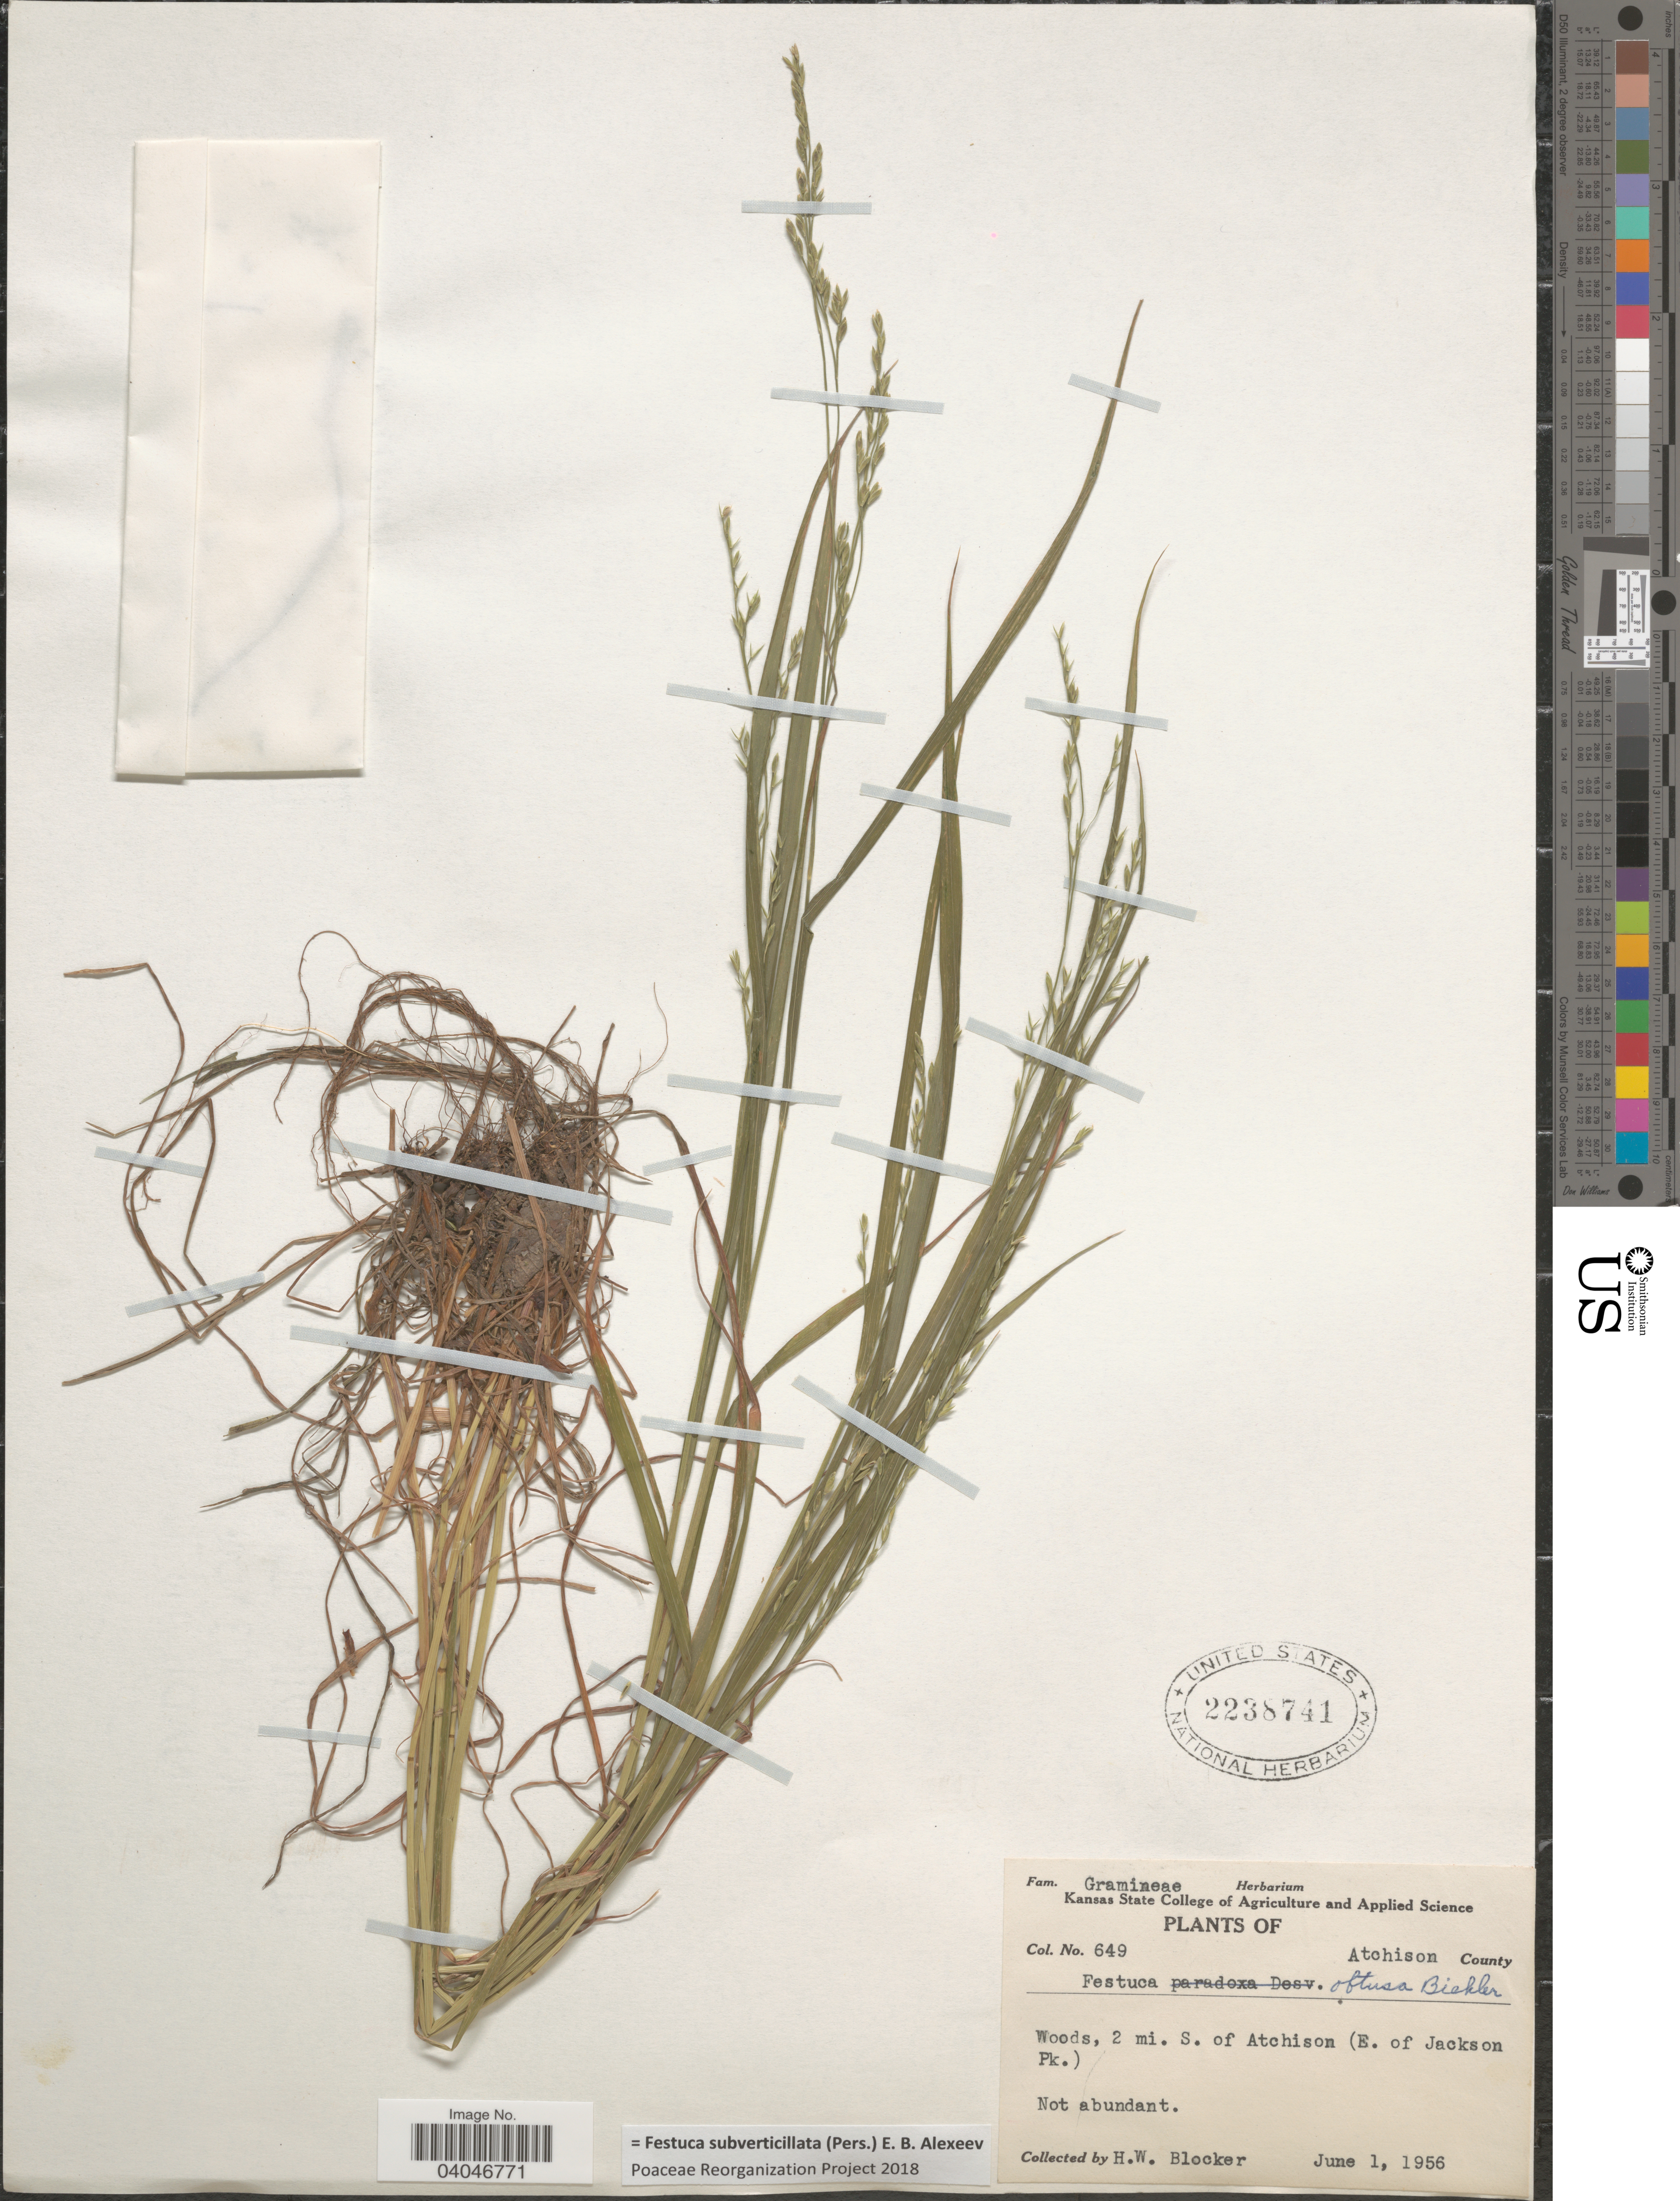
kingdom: Plantae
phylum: Tracheophyta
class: Liliopsida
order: Poales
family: Poaceae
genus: Festuca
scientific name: Festuca subverticillata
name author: (Pers.) E.B. Alexeev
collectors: H. Blocker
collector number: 649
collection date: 1956-06-01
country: United States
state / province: Kansas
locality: Atchison County. Woods, 2 mi. S. of Atchison (E. of Jackson Pk.).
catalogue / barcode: US 2238741